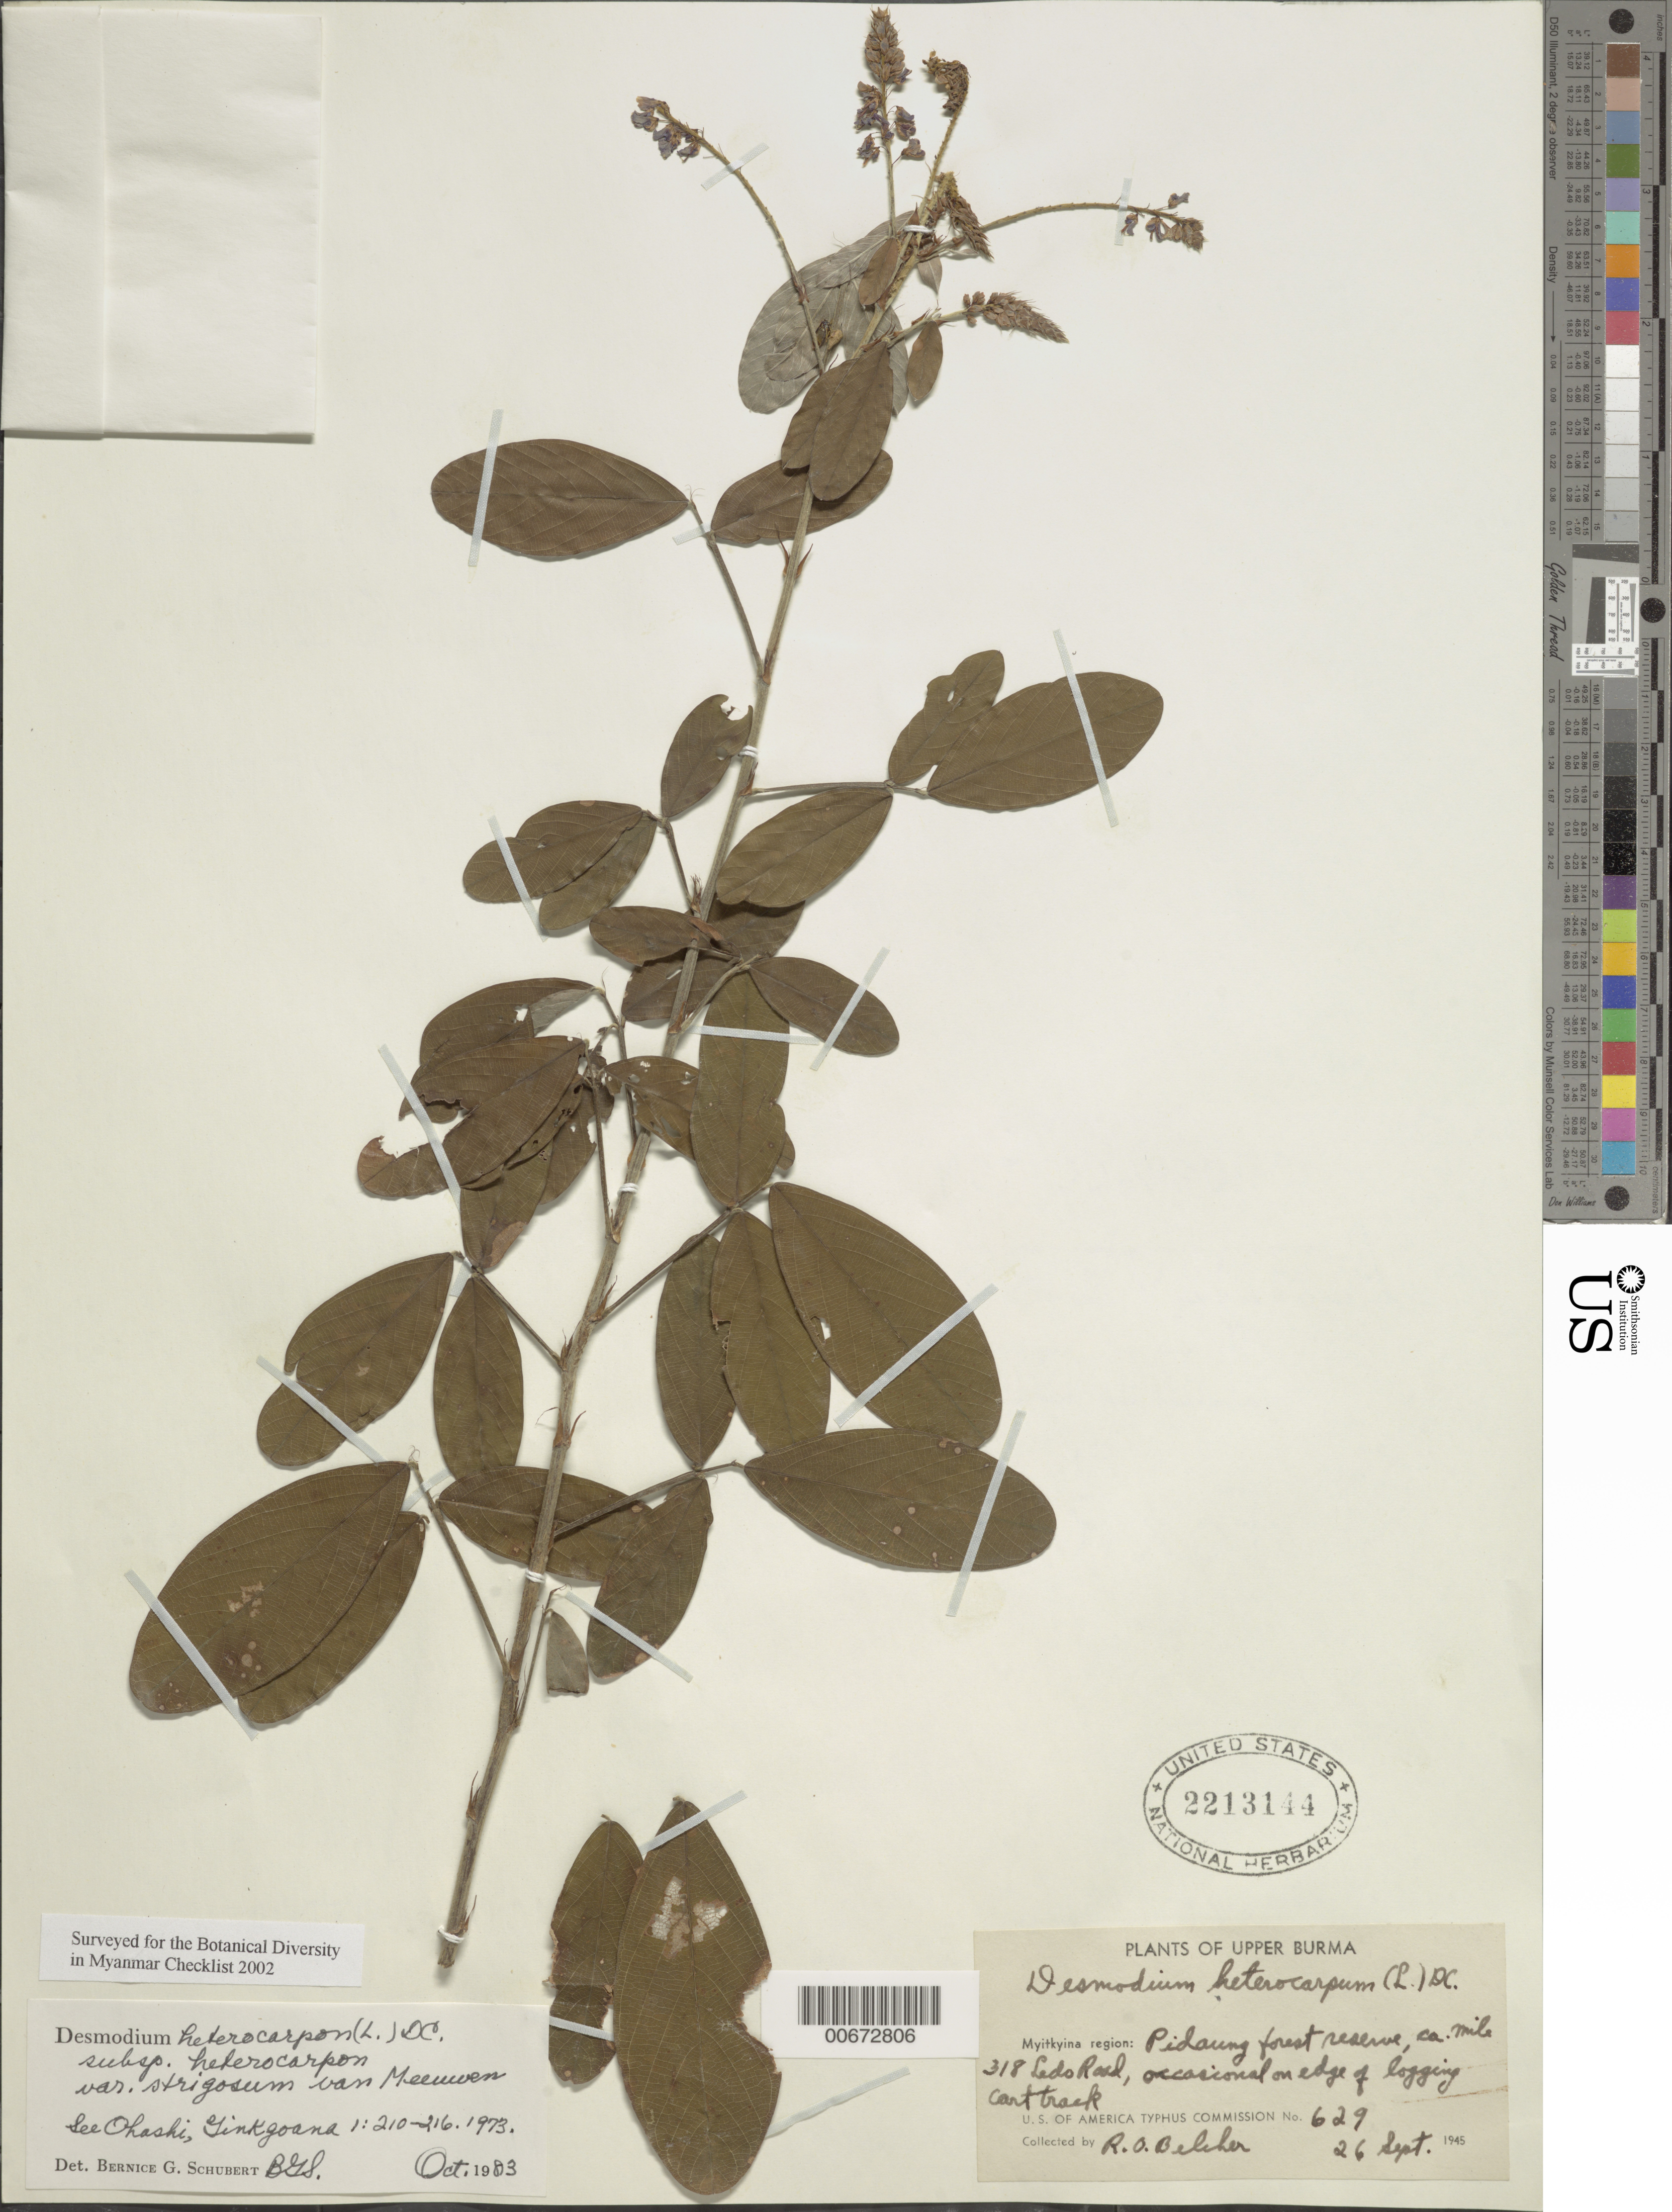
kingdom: Plantae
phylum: Tracheophyta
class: Magnoliopsida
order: Fabales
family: Fabaceae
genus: Grona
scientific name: Grona heterocarpos var. strigosa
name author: (Meeuwen) H. Ohashi & K. Ohashi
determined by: Strong, Mark T., (BOT), Smithsonian Institution - National Museum of Natural History (UNITED STATES)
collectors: R. Belcher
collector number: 629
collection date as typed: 26 Sep 1945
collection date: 1945-09-26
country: Myanmar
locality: Upper Burma, Myitkyina region,318 Ledo Road.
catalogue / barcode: US 2213144